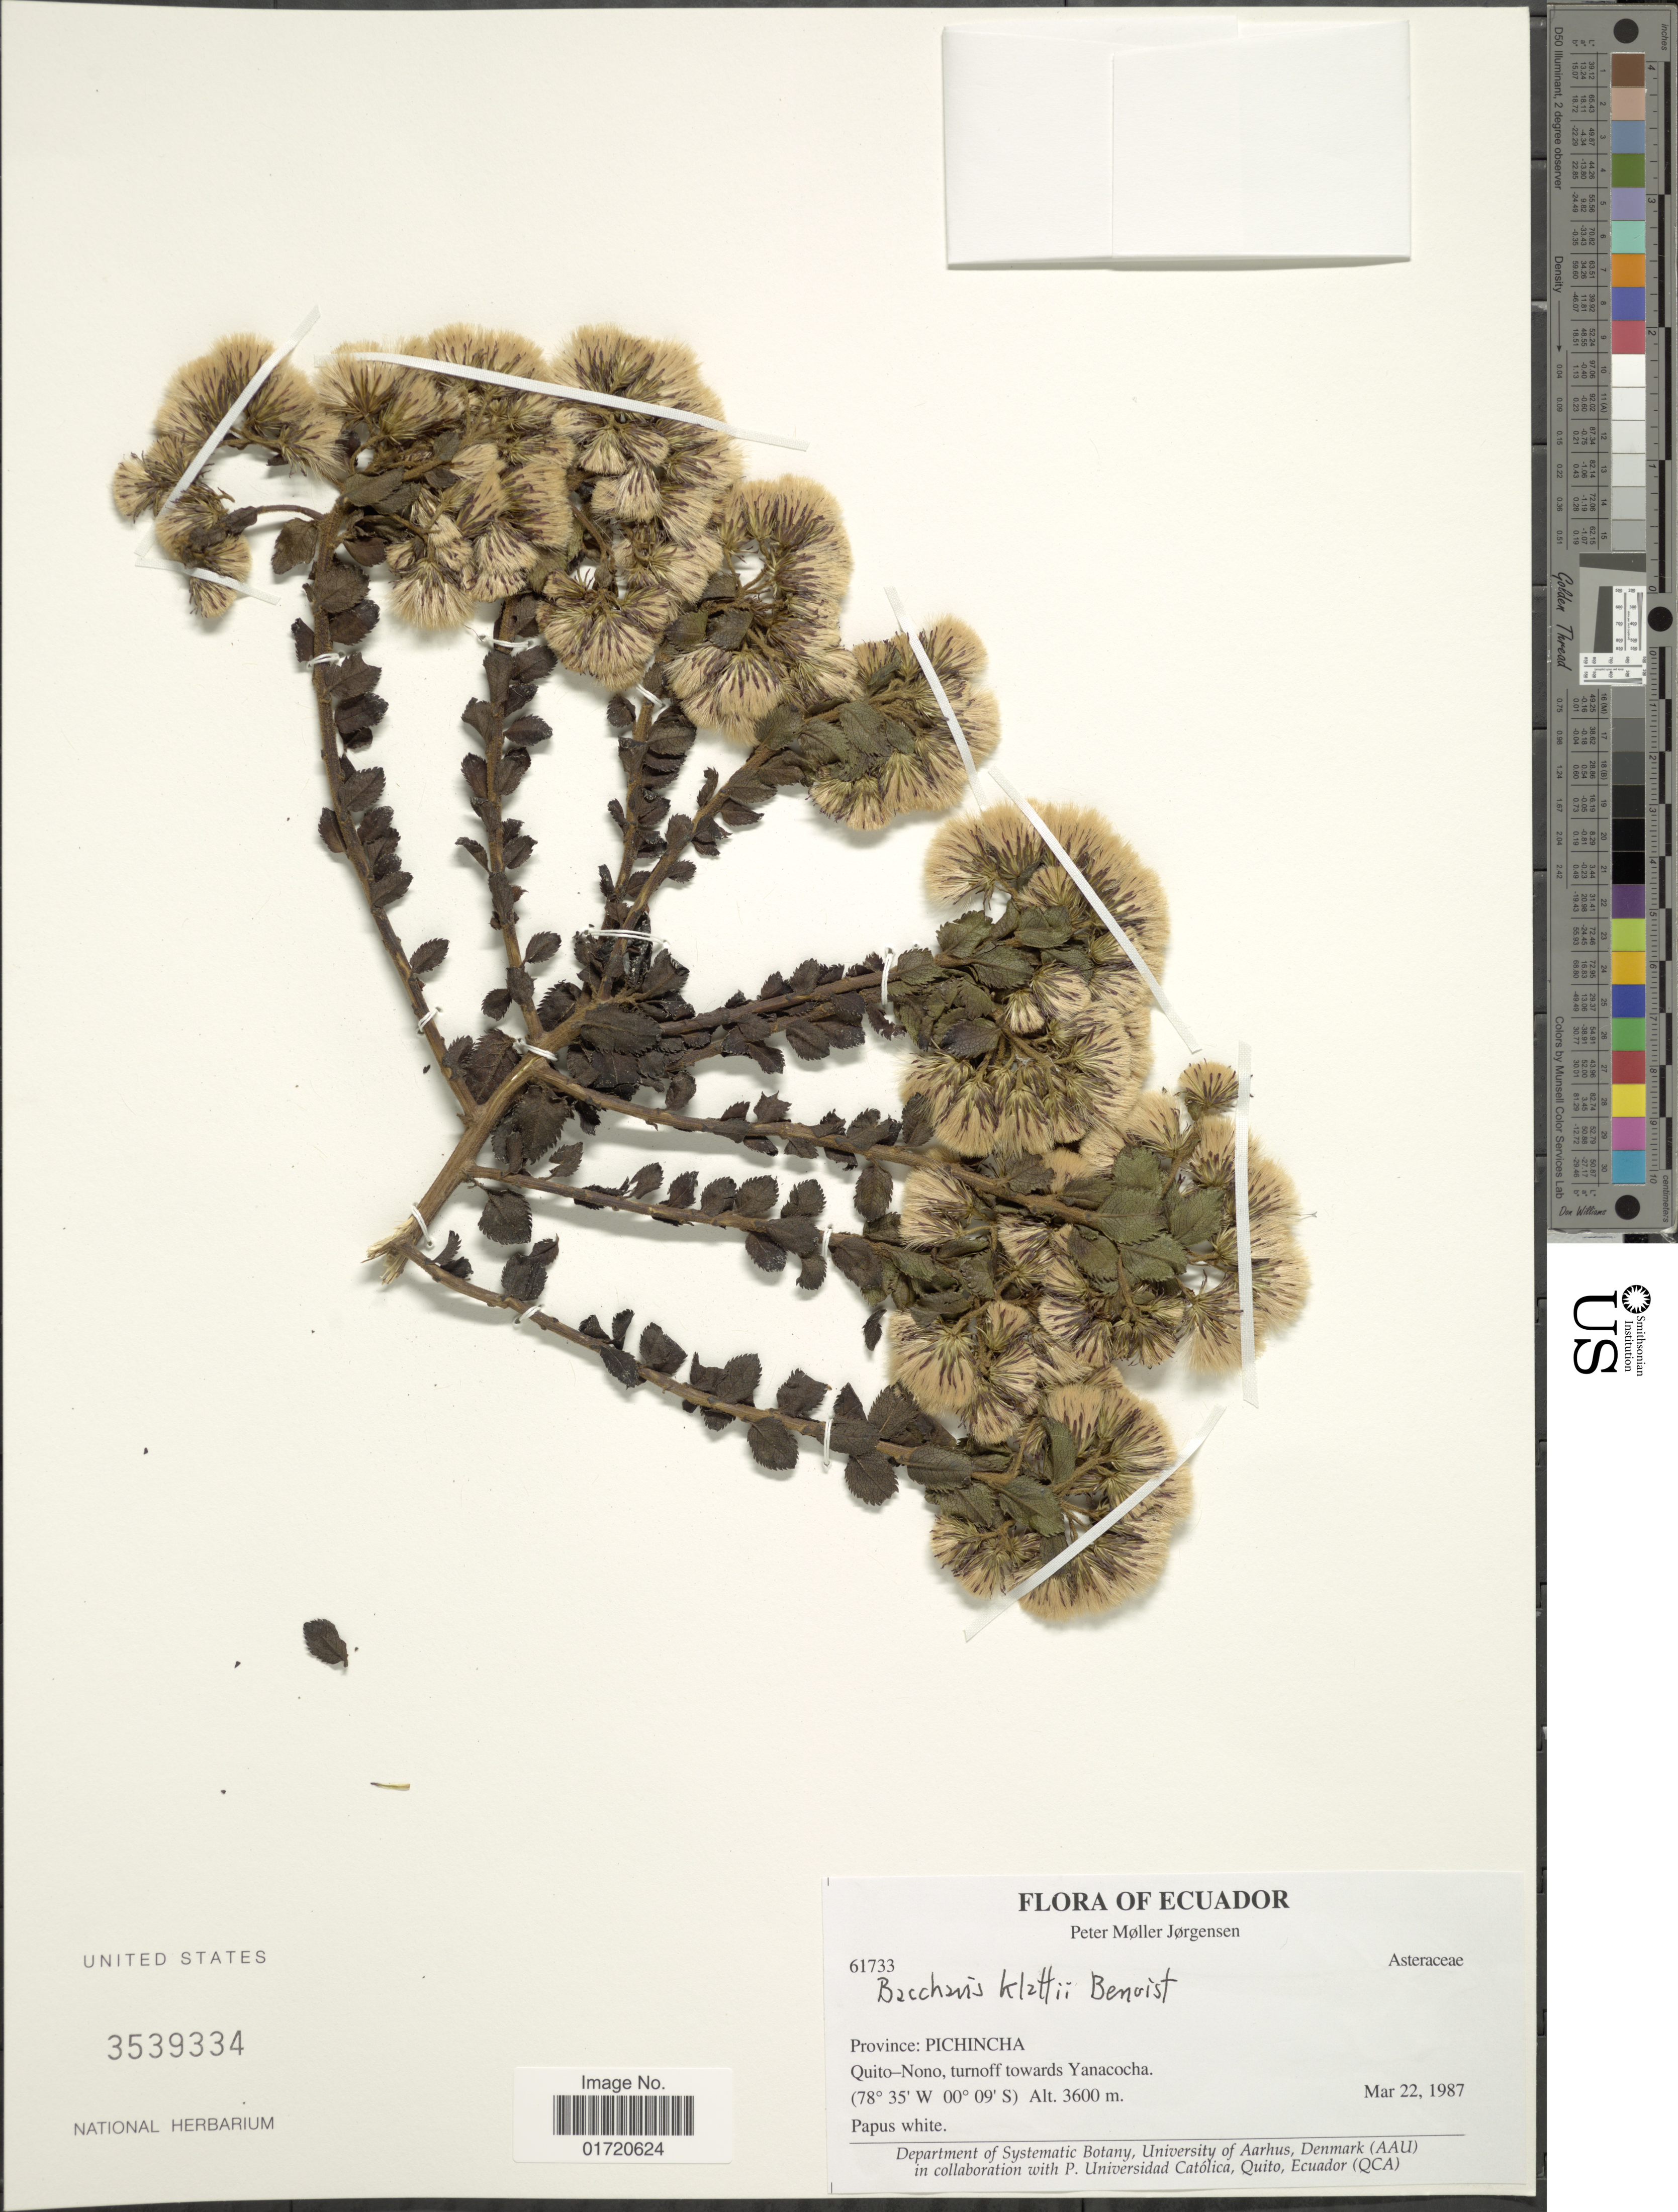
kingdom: Plantae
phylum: Tracheophyta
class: Magnoliopsida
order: Asterales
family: Asteraceae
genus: Baccharis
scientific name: Baccharis klattii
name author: Benoist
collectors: P. Jörgensen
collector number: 61733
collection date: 1987-03-22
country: Ecuador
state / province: Pichincha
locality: Quito-Nono, turnoff towards Yanacocha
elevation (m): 3600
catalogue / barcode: US 3539334